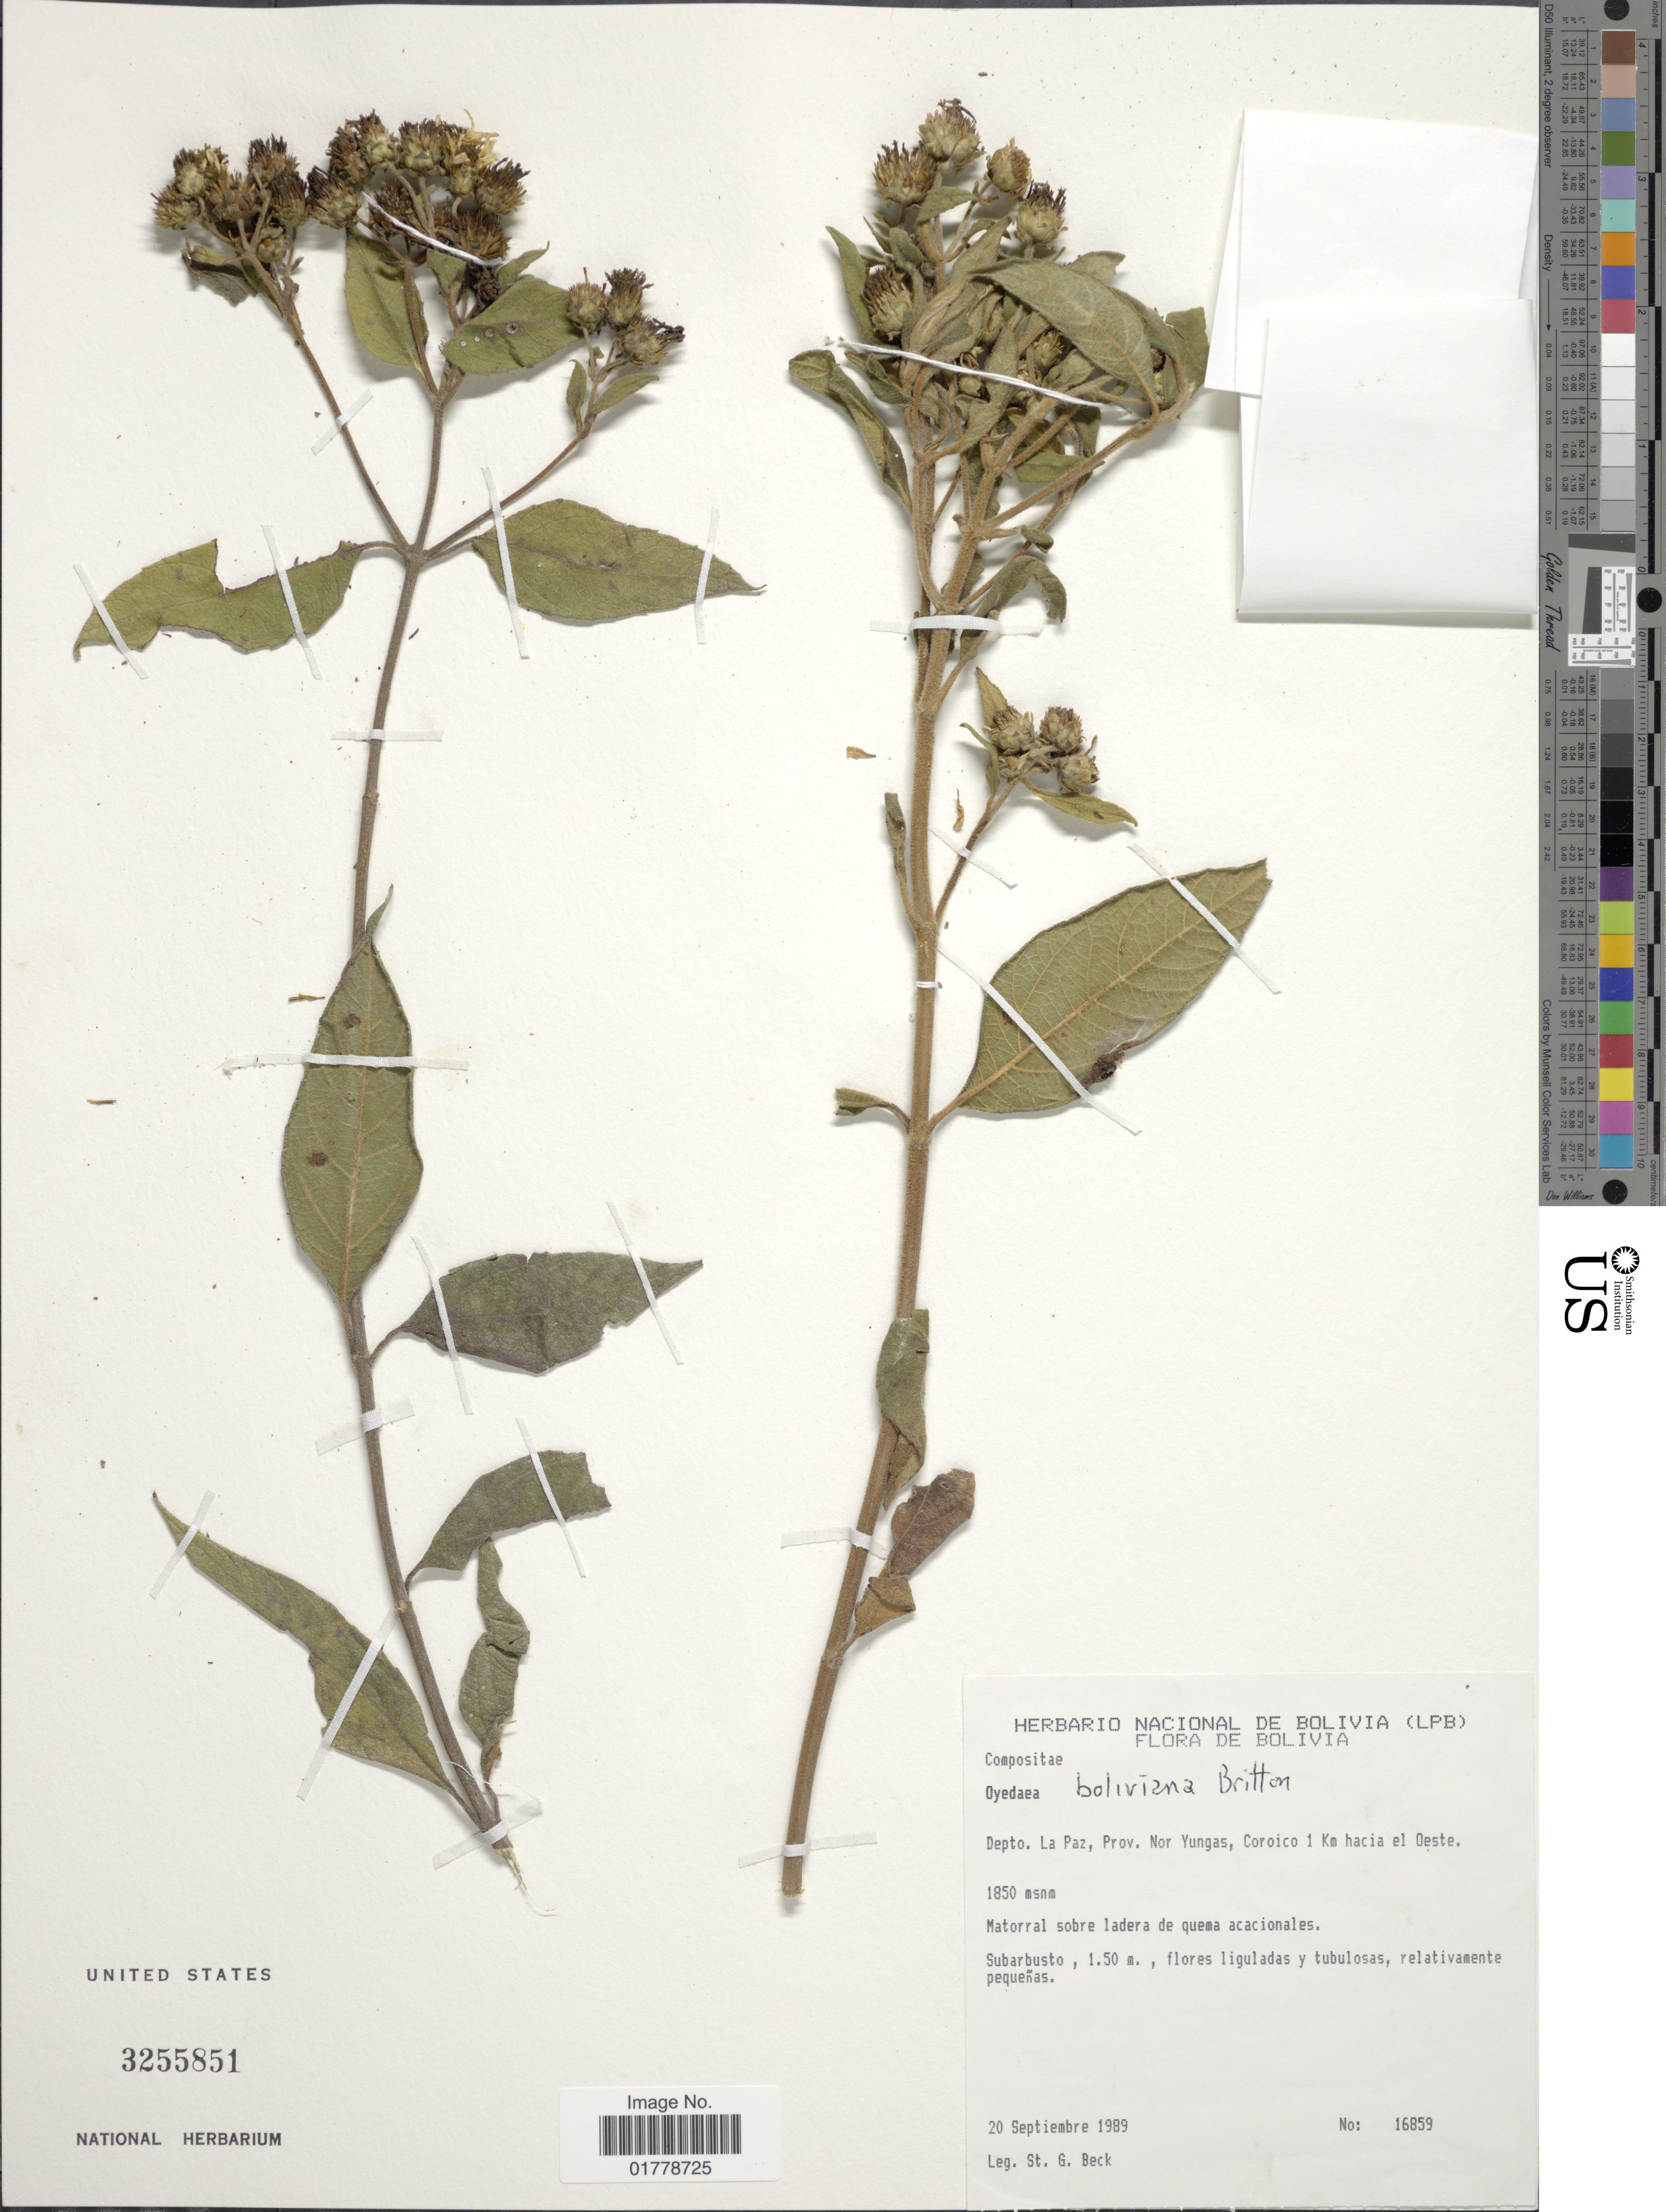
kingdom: Plantae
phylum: Tracheophyta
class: Magnoliopsida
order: Asterales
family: Asteraceae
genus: Oyedaea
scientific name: Oyedaea boliviana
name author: Britton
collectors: S. G. Beck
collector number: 16859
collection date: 1989-09-20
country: Bolivia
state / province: La Paz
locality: Depto. La Paz, Prov. Nor Yungas, Coroico 1 Km hacia el Oeste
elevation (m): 1850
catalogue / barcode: US 3255851